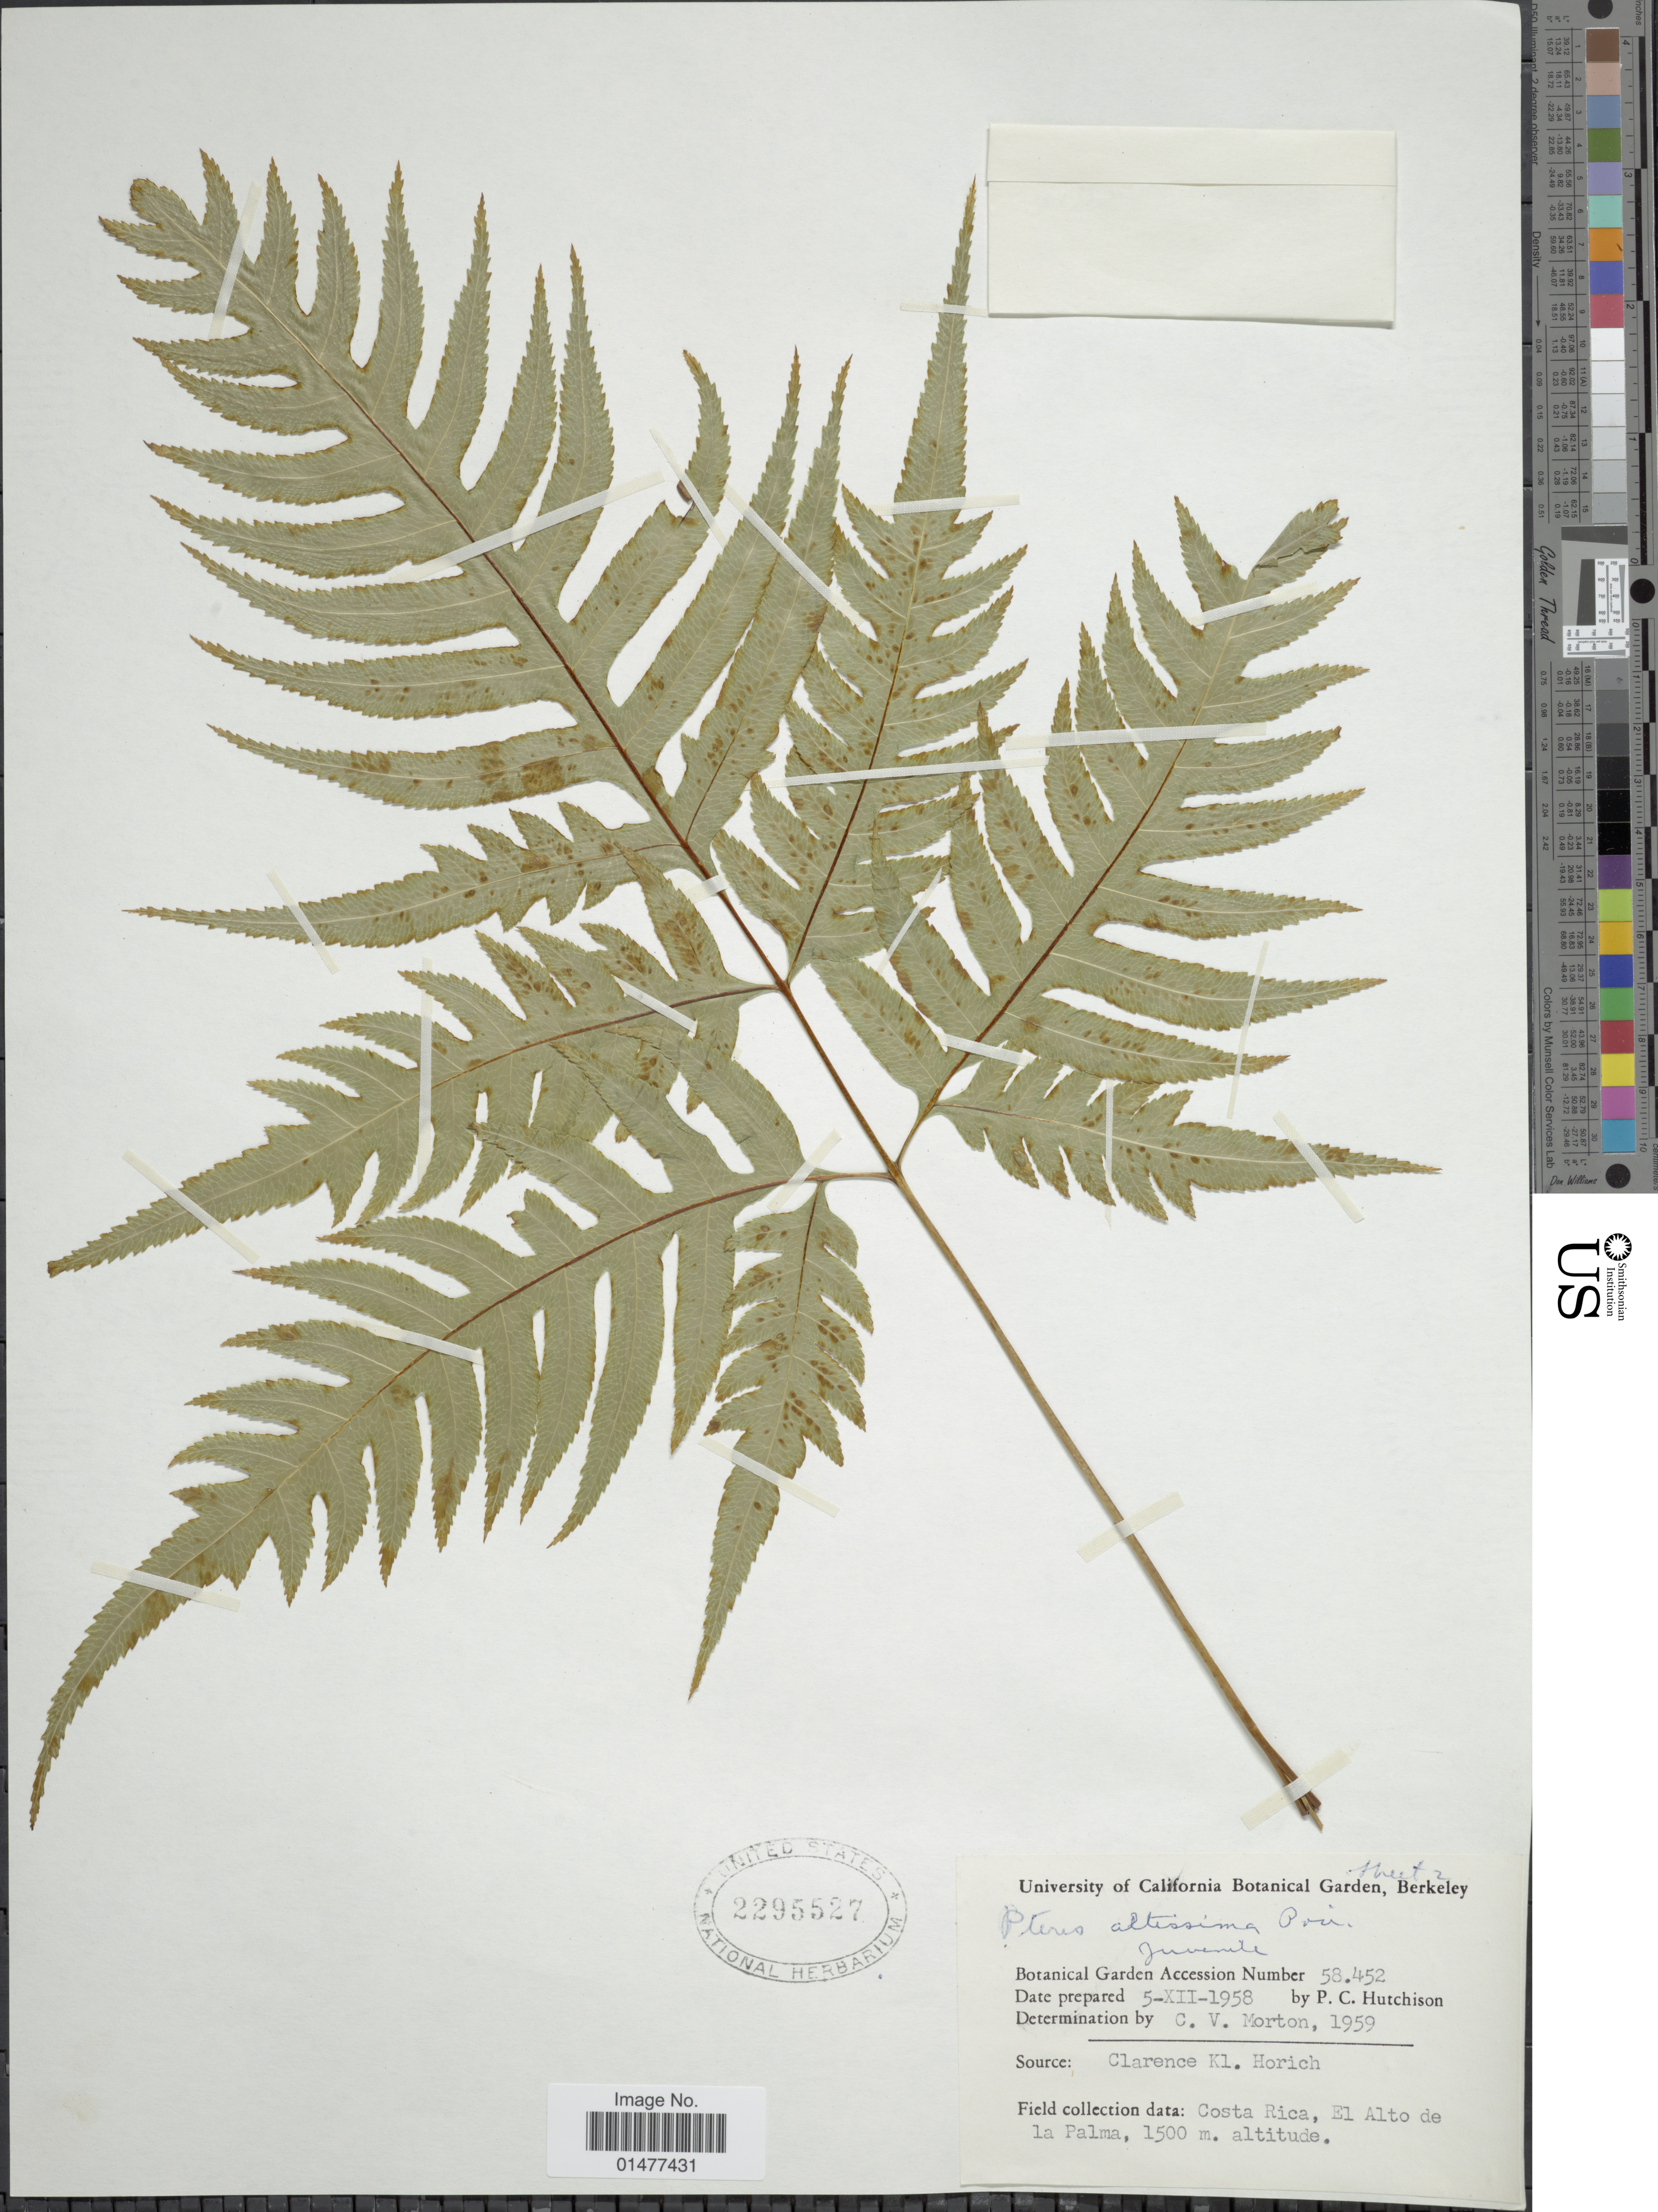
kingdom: Plantae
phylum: Tracheophyta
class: Polypodiopsida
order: Polypodiales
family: Pteridaceae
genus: Pteris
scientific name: Pteris altissima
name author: Poir.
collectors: C. K. Horich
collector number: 58452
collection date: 1958-12-05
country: Costa Rica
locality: El Alto de La Palma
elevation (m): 1500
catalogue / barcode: US 2295527